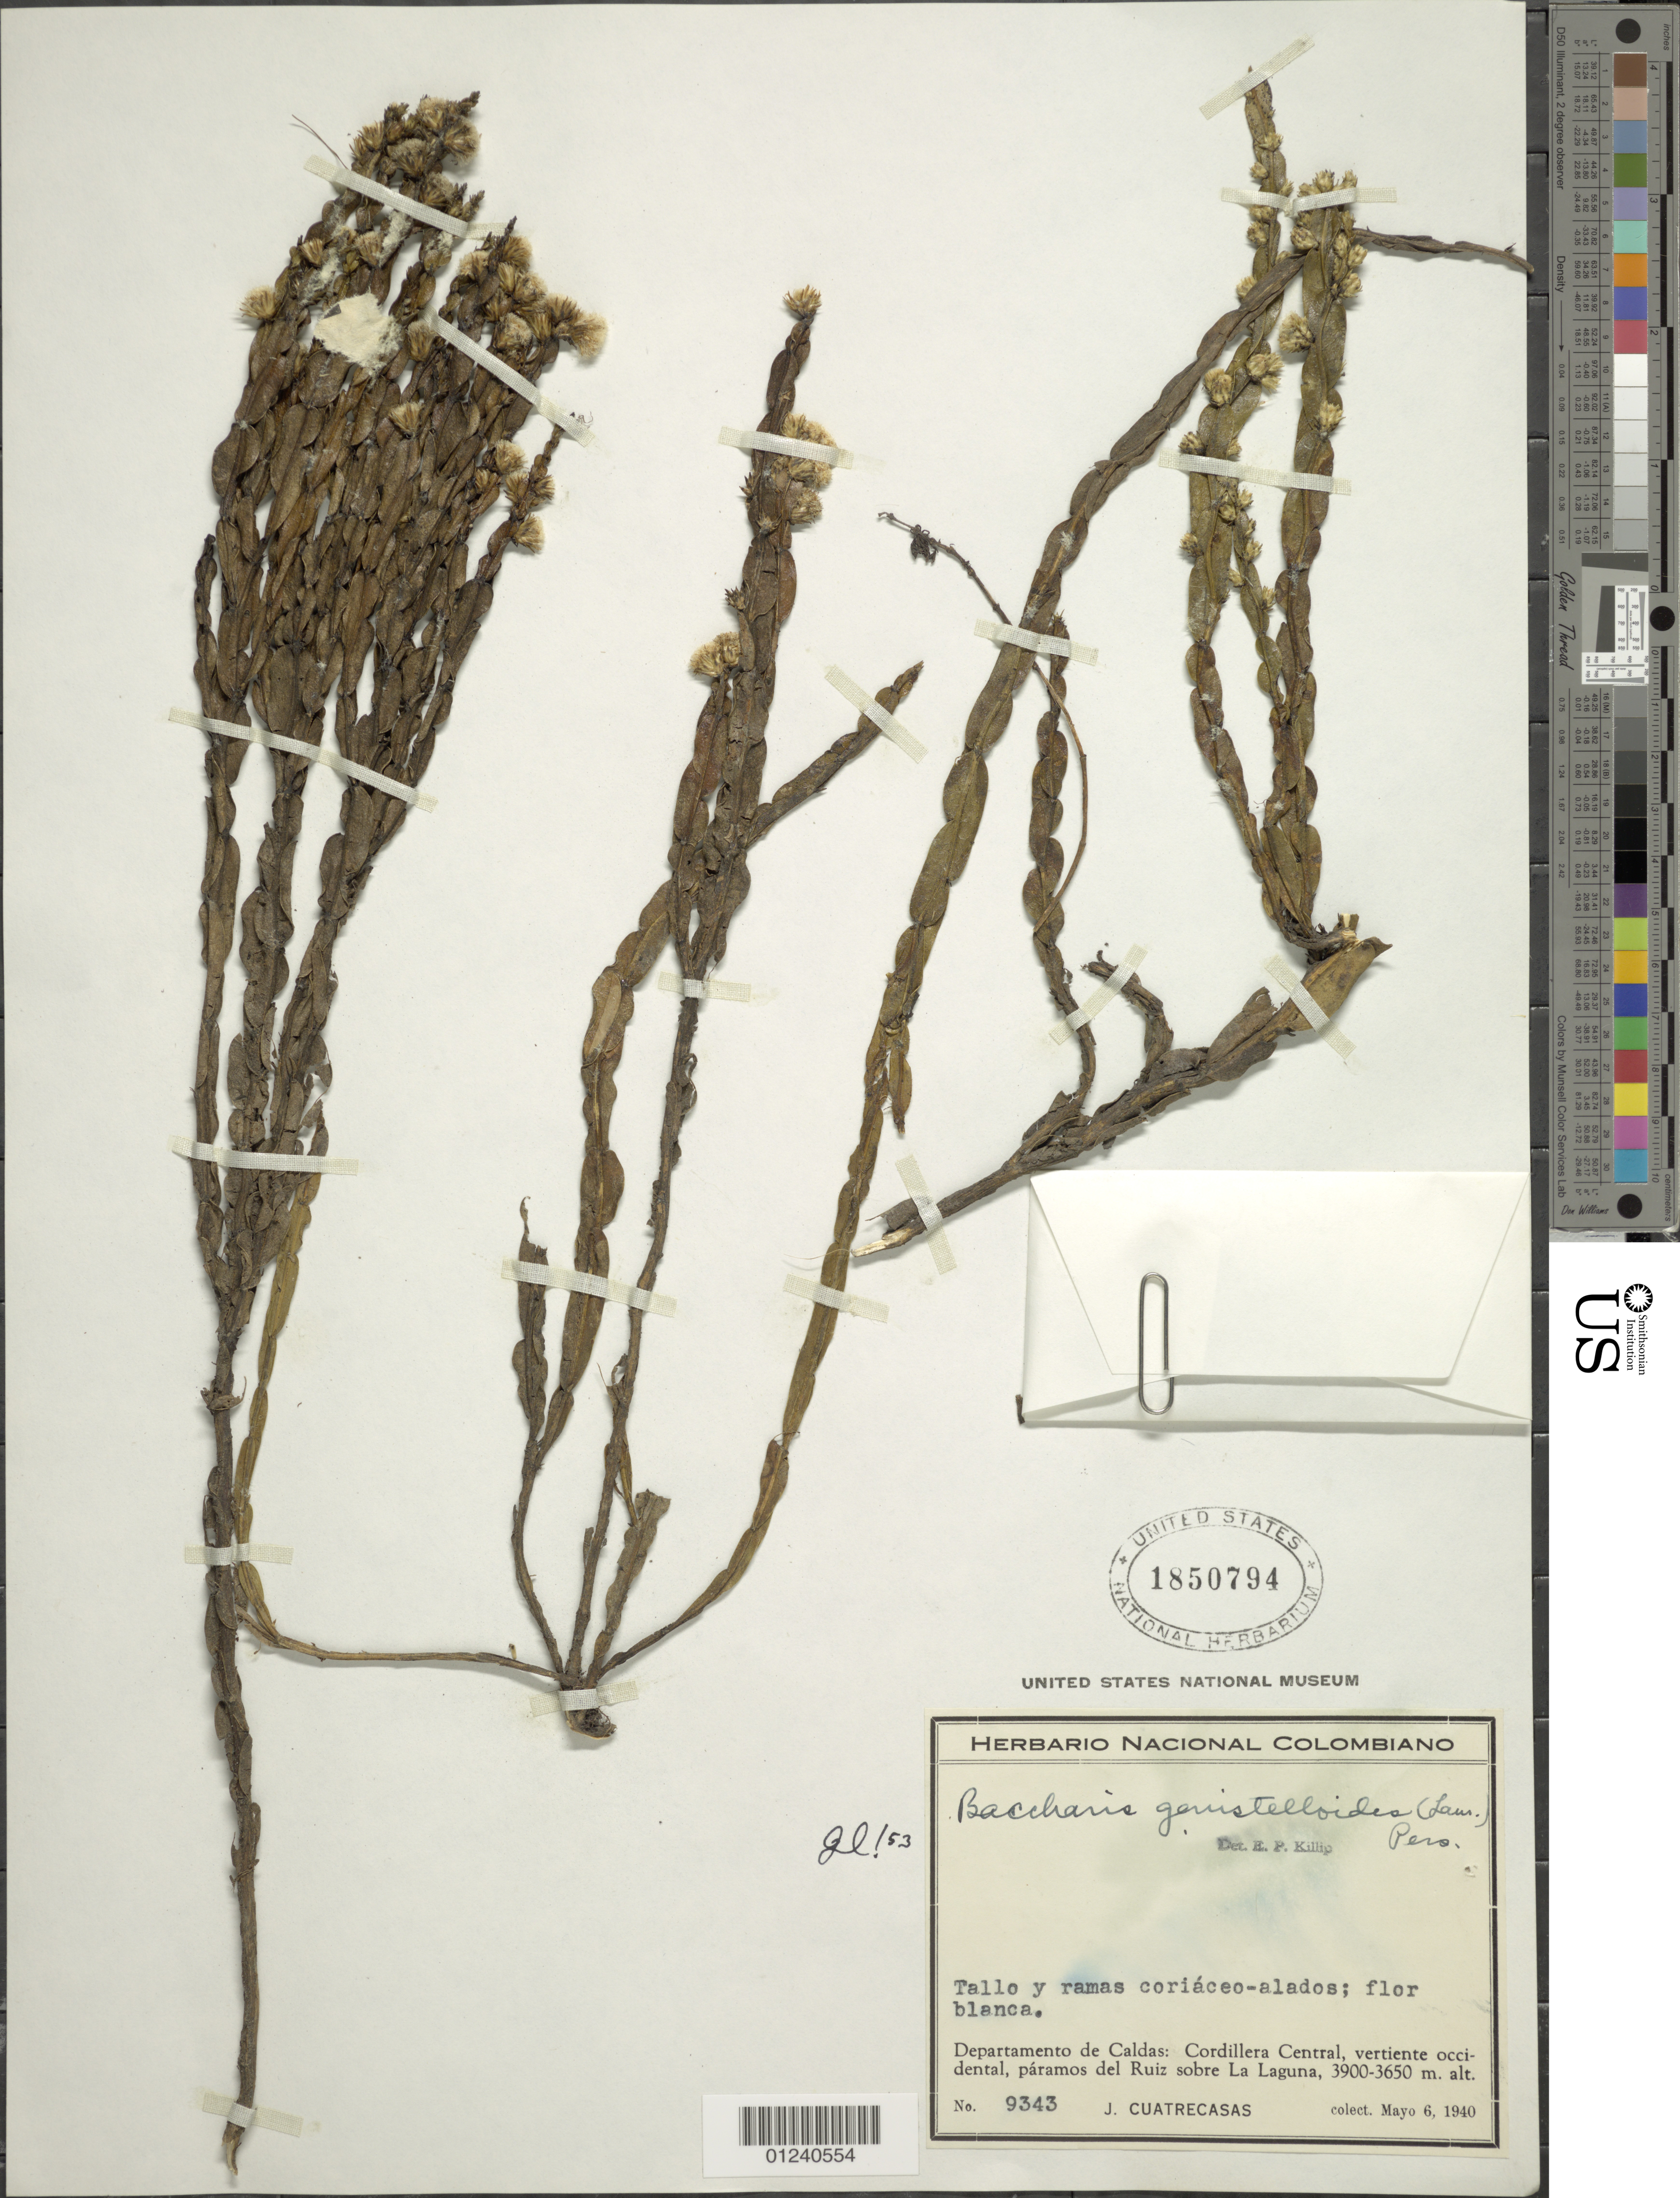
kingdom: Plantae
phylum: Tracheophyta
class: Magnoliopsida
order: Asterales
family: Asteraceae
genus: Baccharis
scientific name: Baccharis genistelloides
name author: (Lam.) Pers.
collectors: J. Cuatrecasas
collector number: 9343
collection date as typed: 6-May-40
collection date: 1940-05-06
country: Colombia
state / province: Caldas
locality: Cordillera Central, vertiente occidental, páramos del Ruiz sobre La Laguna.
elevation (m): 3650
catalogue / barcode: US 1850794